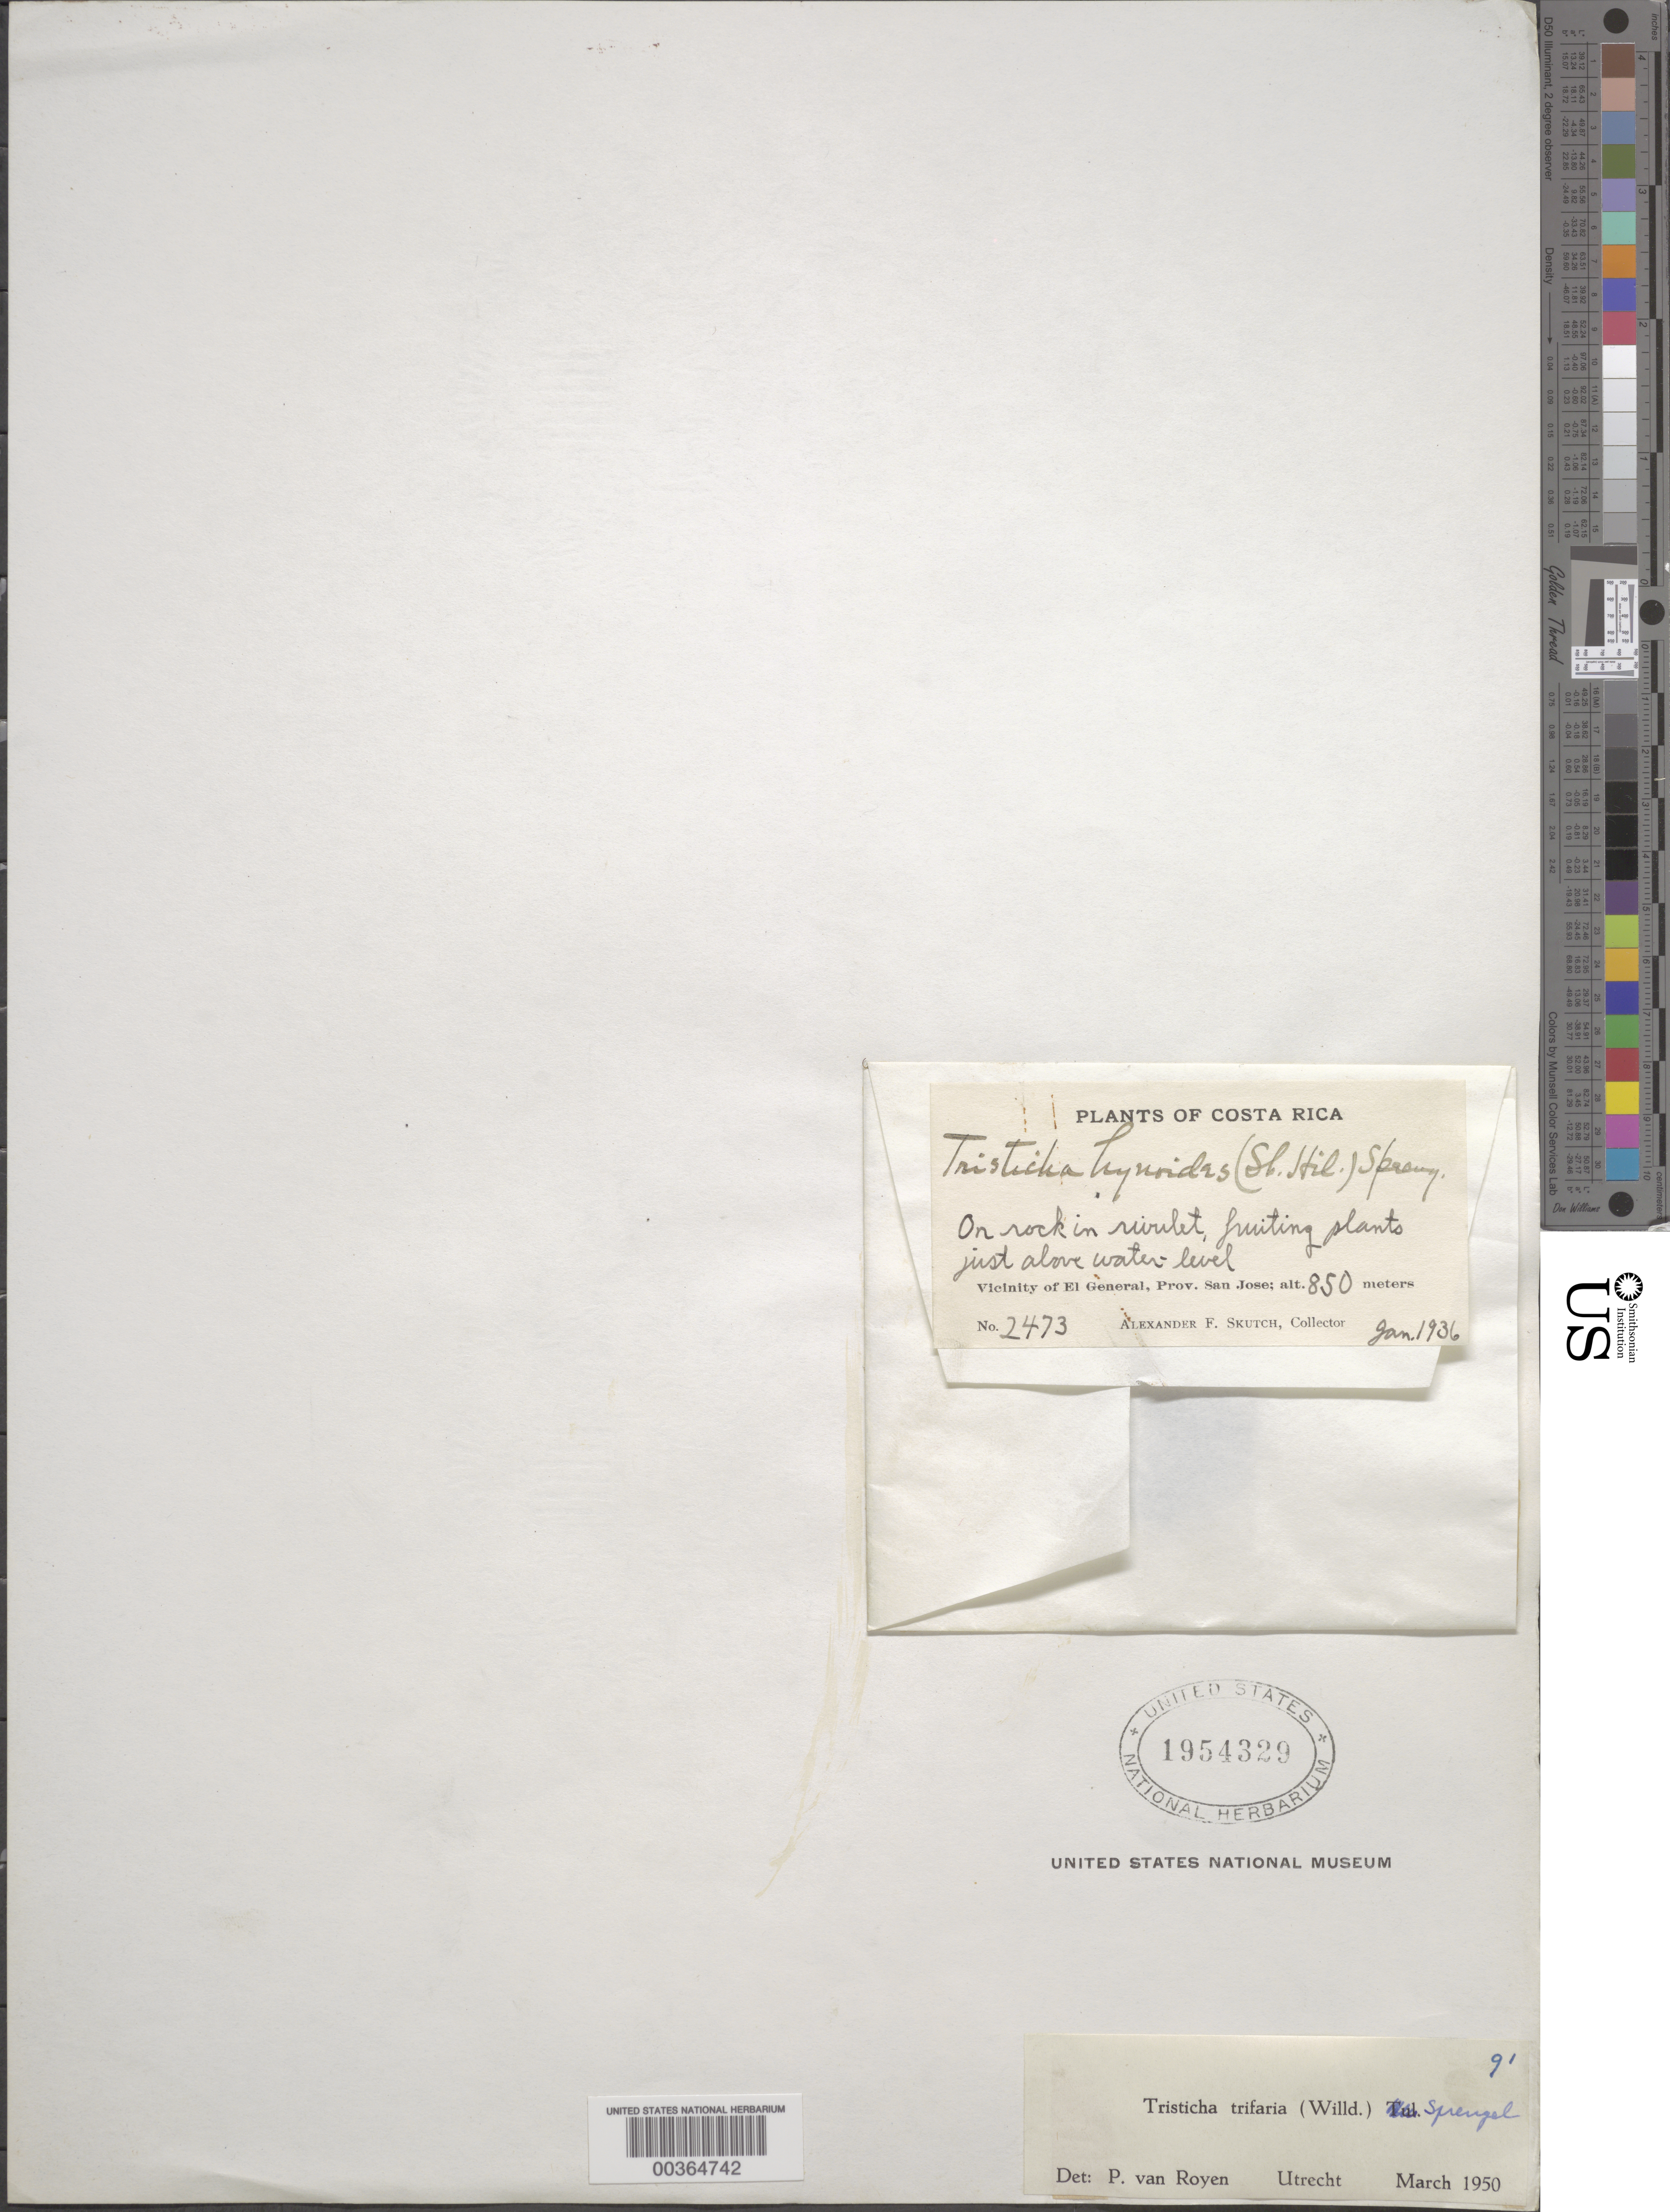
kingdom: Plantae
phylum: Tracheophyta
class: Magnoliopsida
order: Malpighiales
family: Podostemaceae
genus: Tristicha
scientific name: Tristicha trifaria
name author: (Willd.) Spreng.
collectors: A. F. Skutch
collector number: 2473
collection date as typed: Jan 1936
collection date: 1936-01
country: Costa Rica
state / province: San José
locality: Vicinity of el general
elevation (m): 850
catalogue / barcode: US 1954329